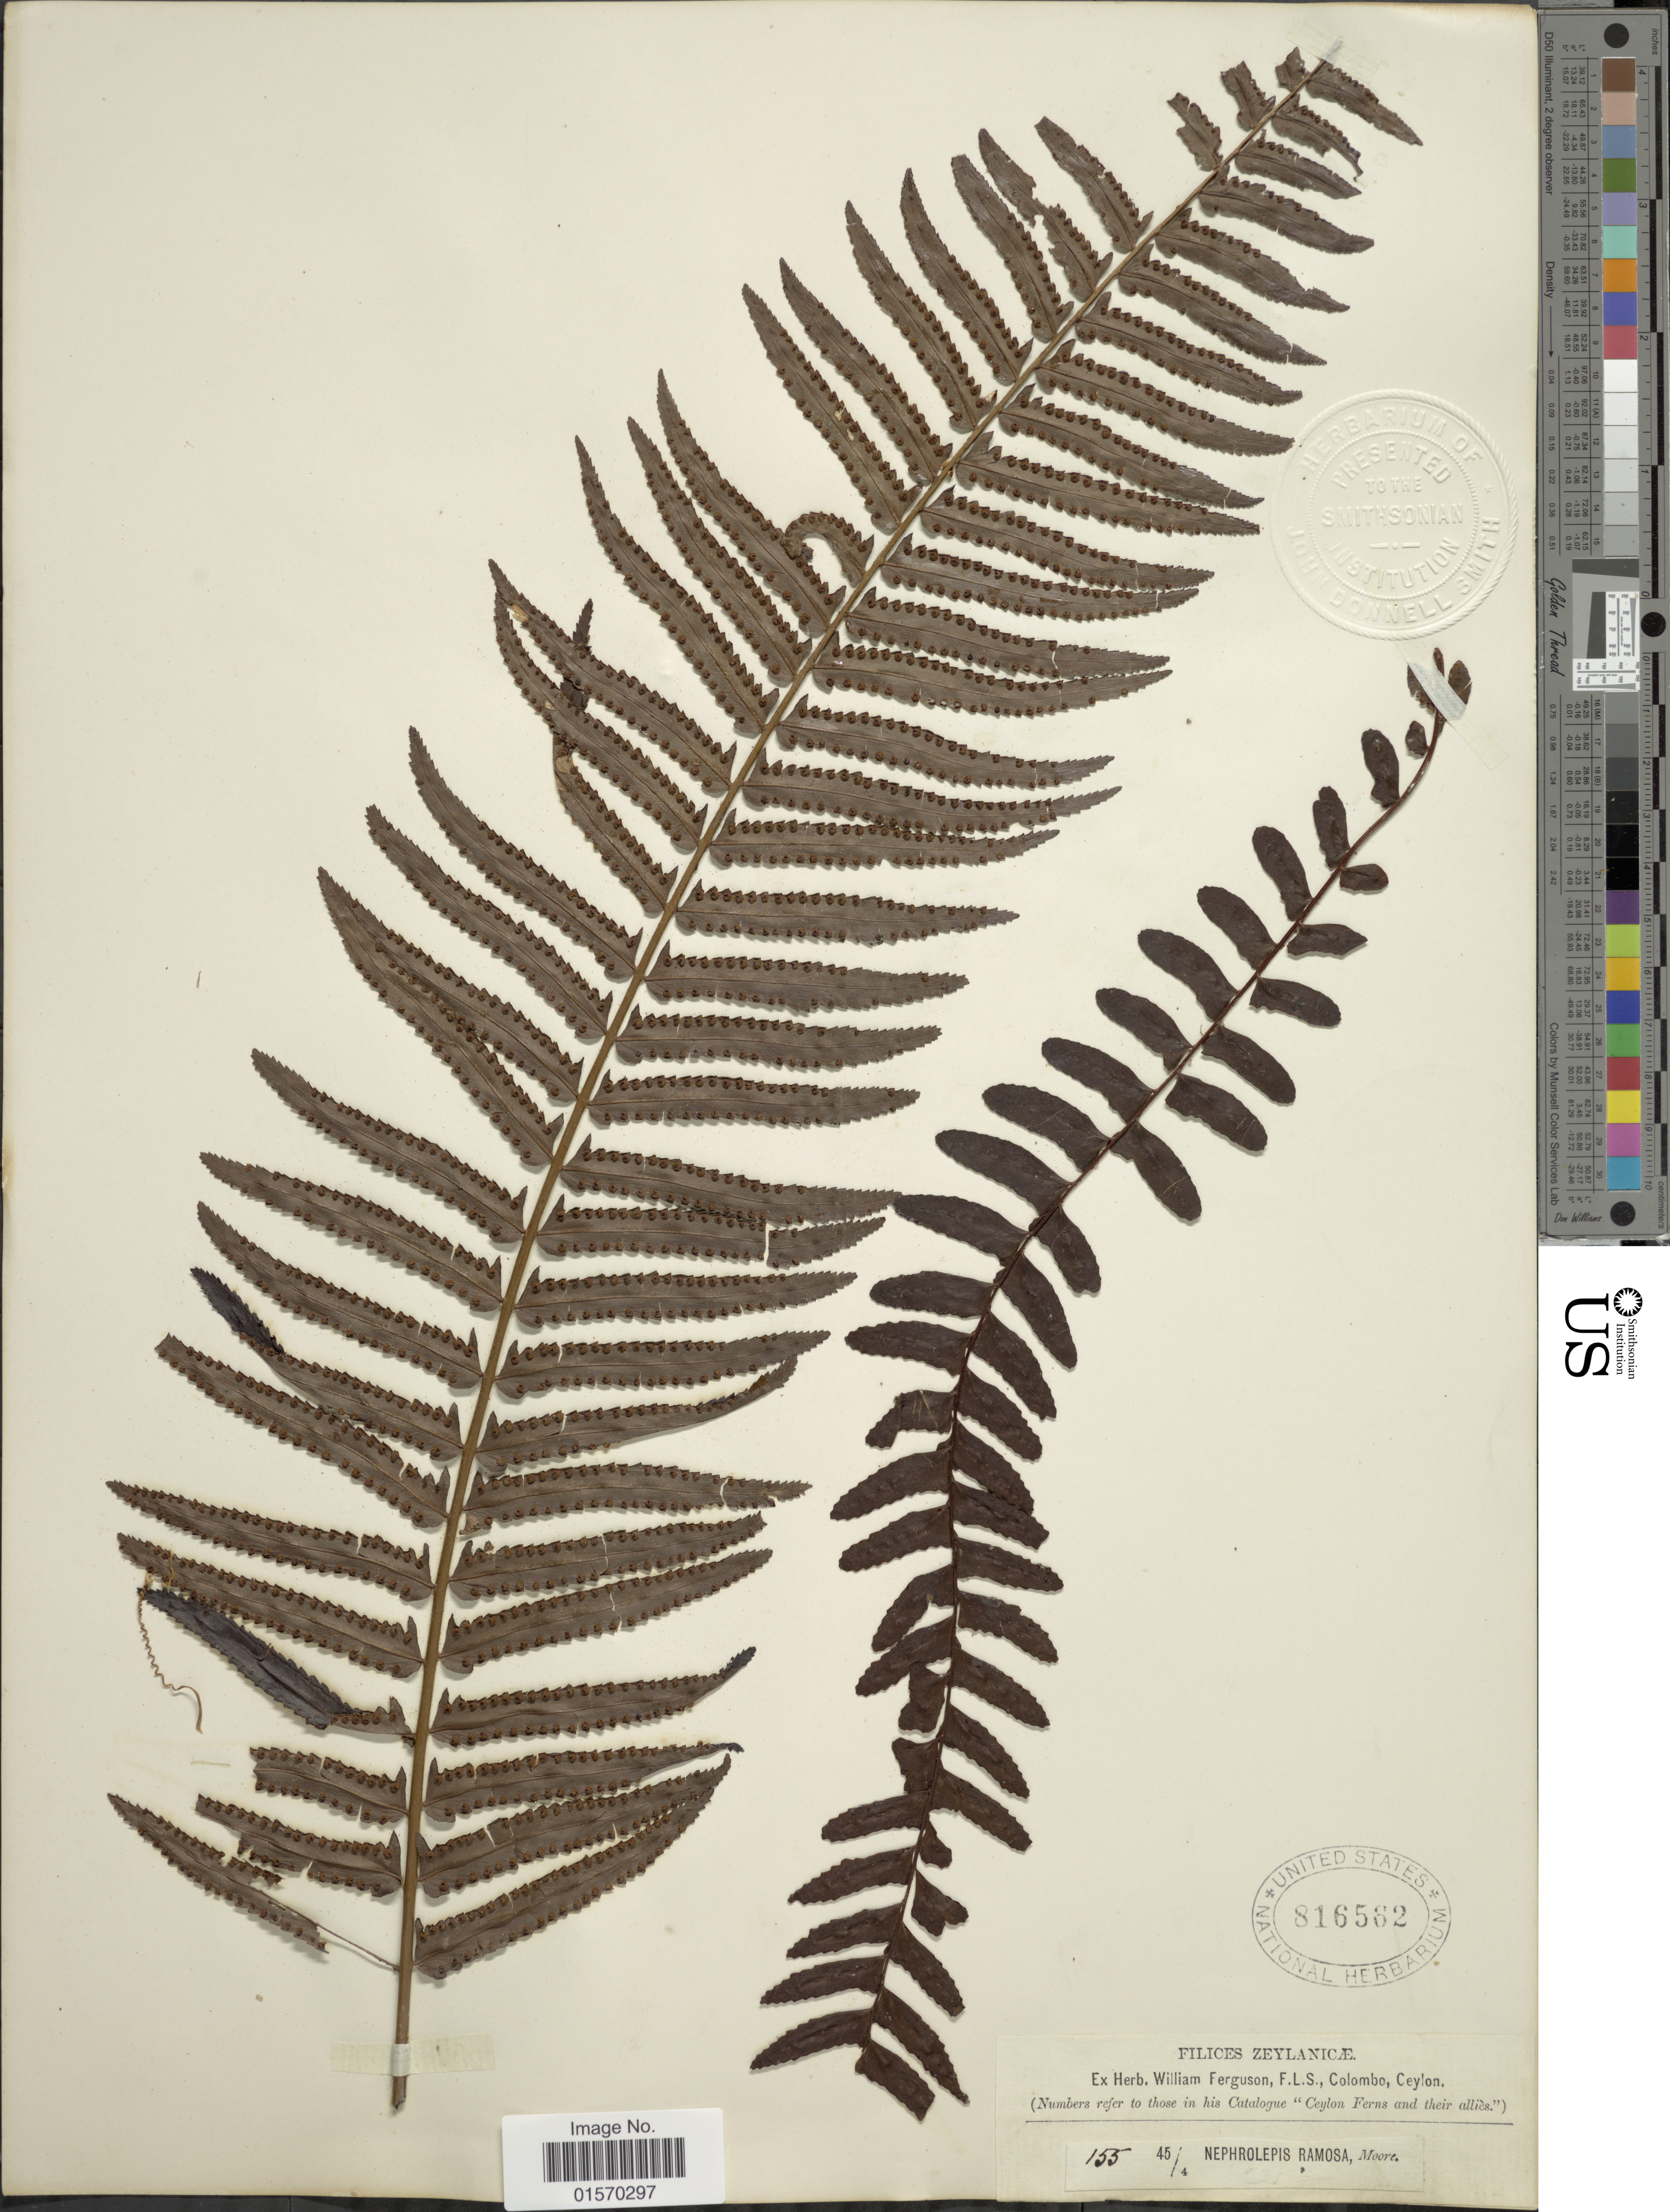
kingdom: Plantae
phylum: Tracheophyta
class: Polypodiopsida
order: Polypodiales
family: Nephrolepidaceae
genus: Nephrolepis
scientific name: Nephrolepis multiflora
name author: (Roxb.) F.M. Jarrett ex C.V. Morton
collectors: -. Moore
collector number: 155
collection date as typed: Transcribed d/m/y: /4/45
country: Sri Lanka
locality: Zeylanicæ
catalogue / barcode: US 816562